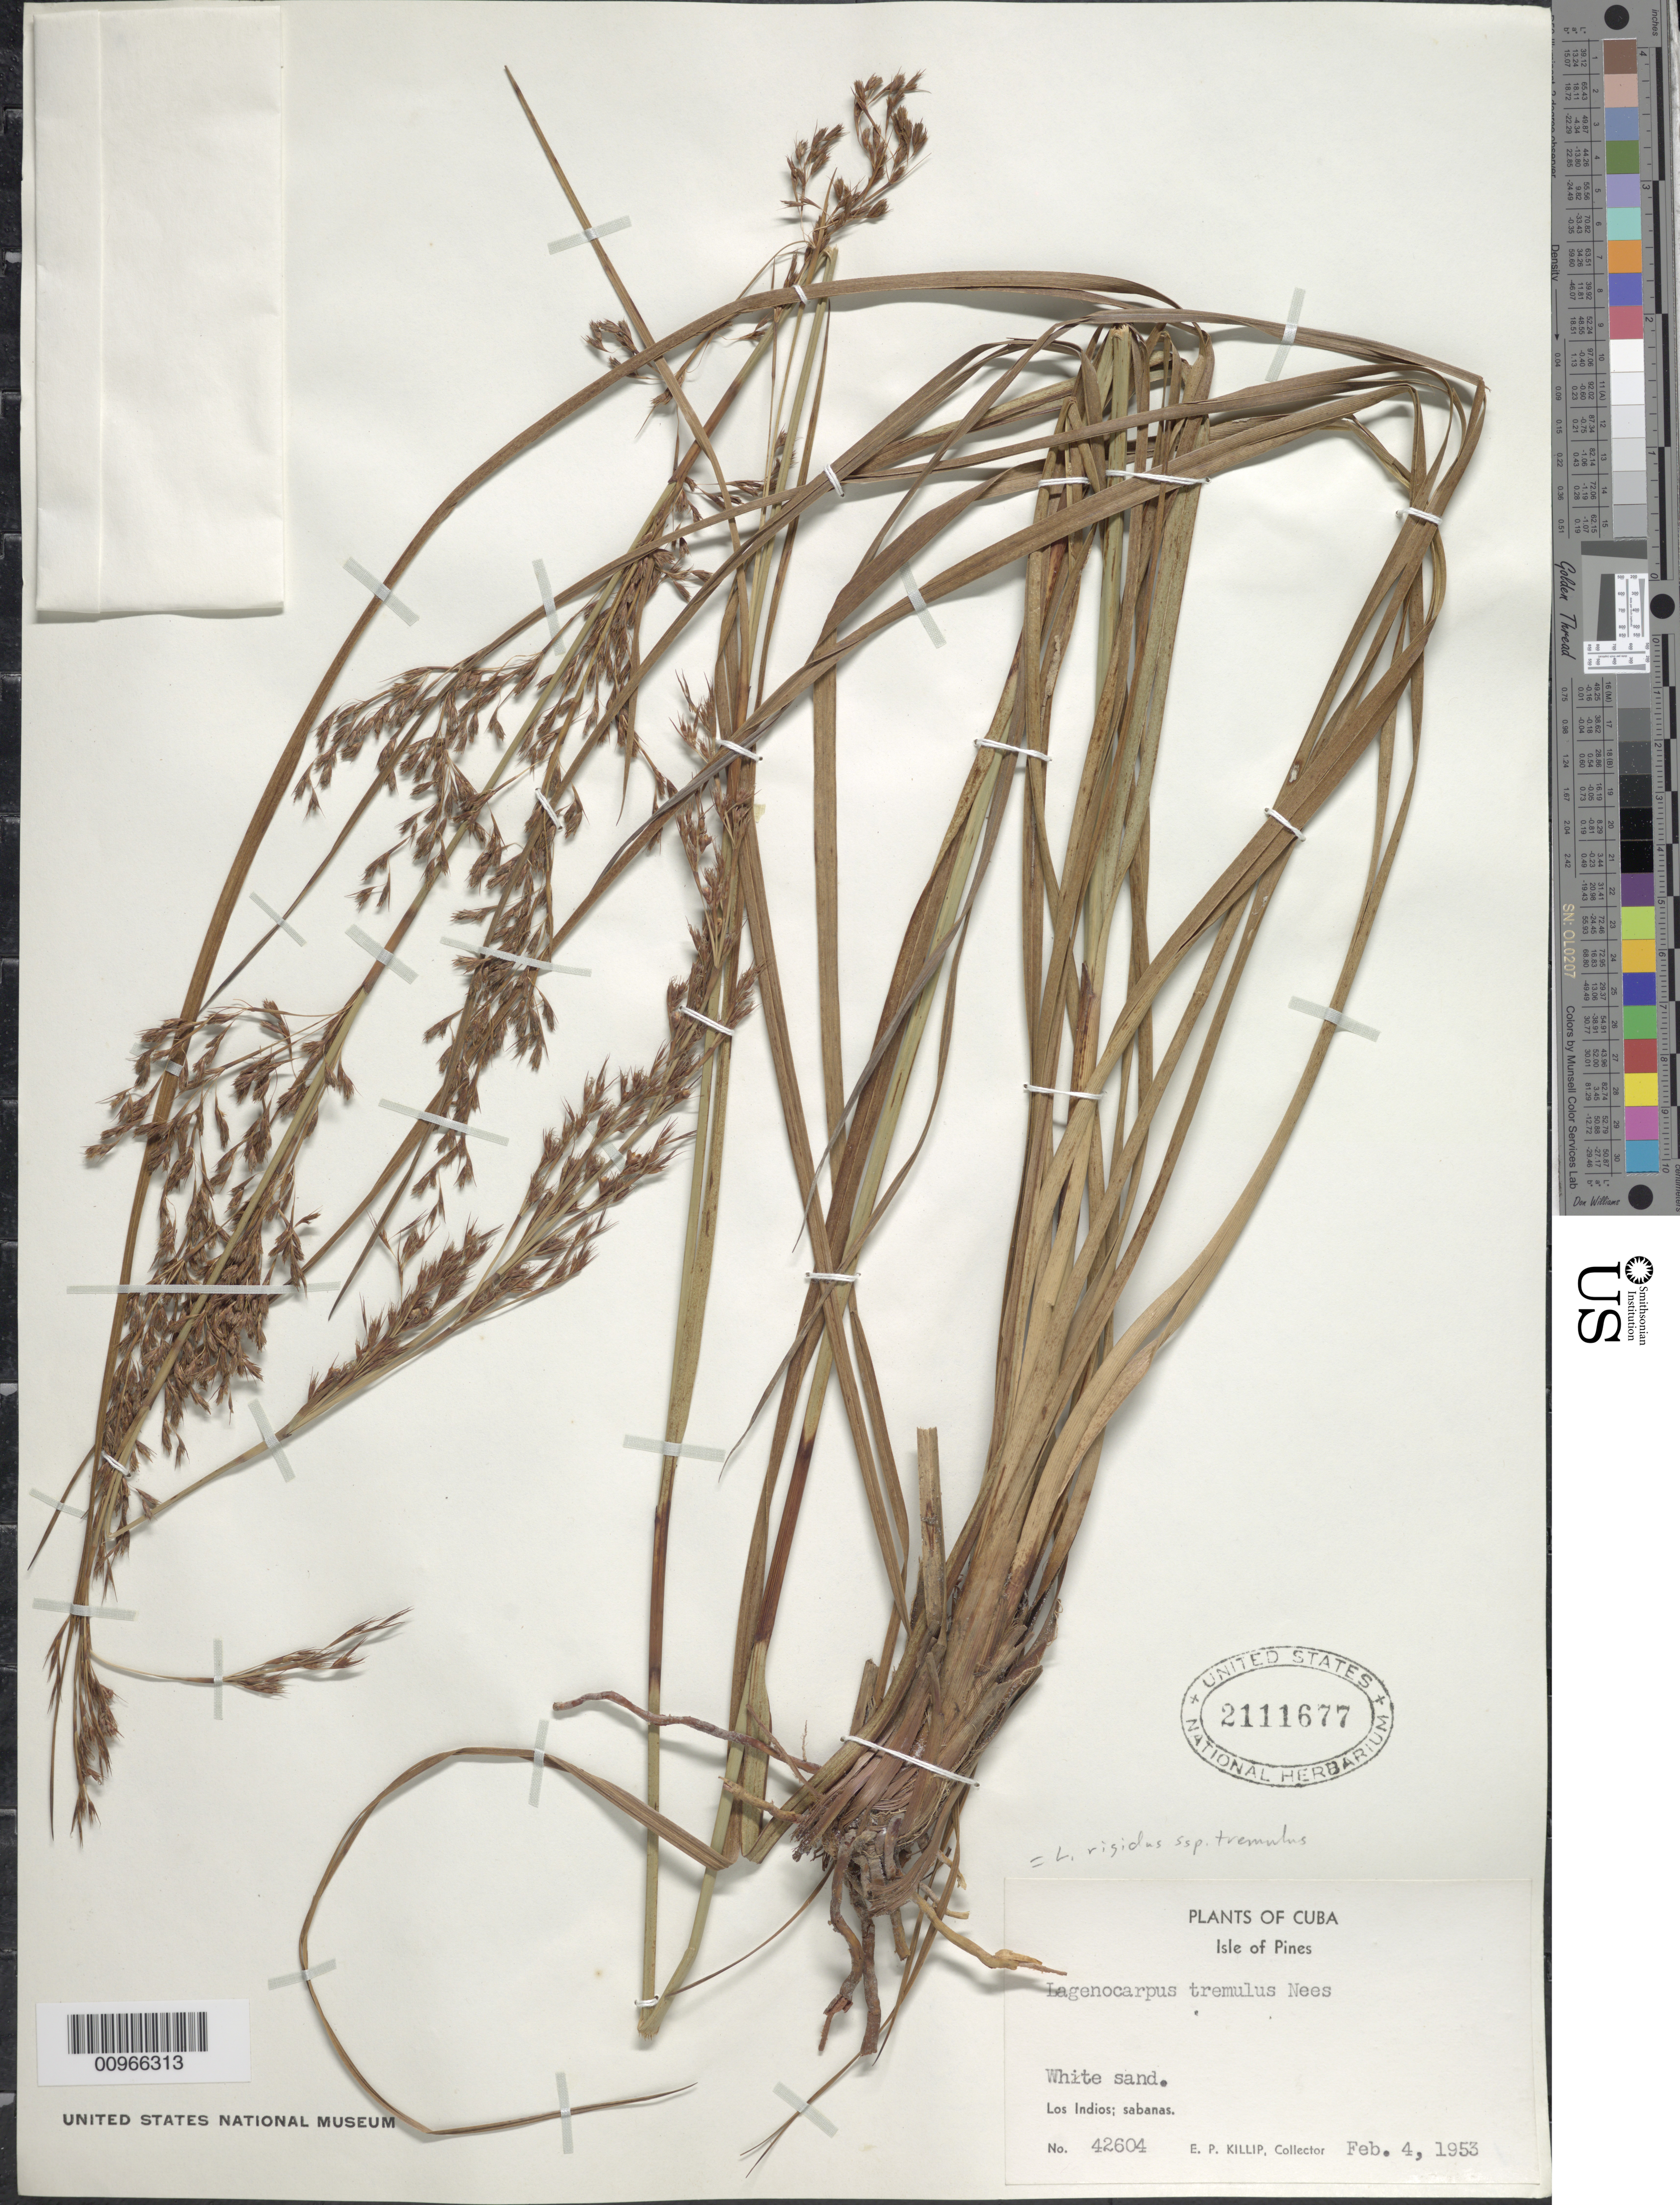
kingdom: Plantae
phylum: Tracheophyta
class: Liliopsida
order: Poales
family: Cyperaceae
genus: Lagenocarpus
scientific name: Lagenocarpus rigidus subsp. tremulus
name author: (Nees) T. Koyama & Maguire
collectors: E. P. Killip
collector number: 42604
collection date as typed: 04 Feb 1953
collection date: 1953-02-04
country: Cuba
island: Isla de la Juventud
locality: Los Indios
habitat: White sand, sabanas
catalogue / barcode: US 2111677